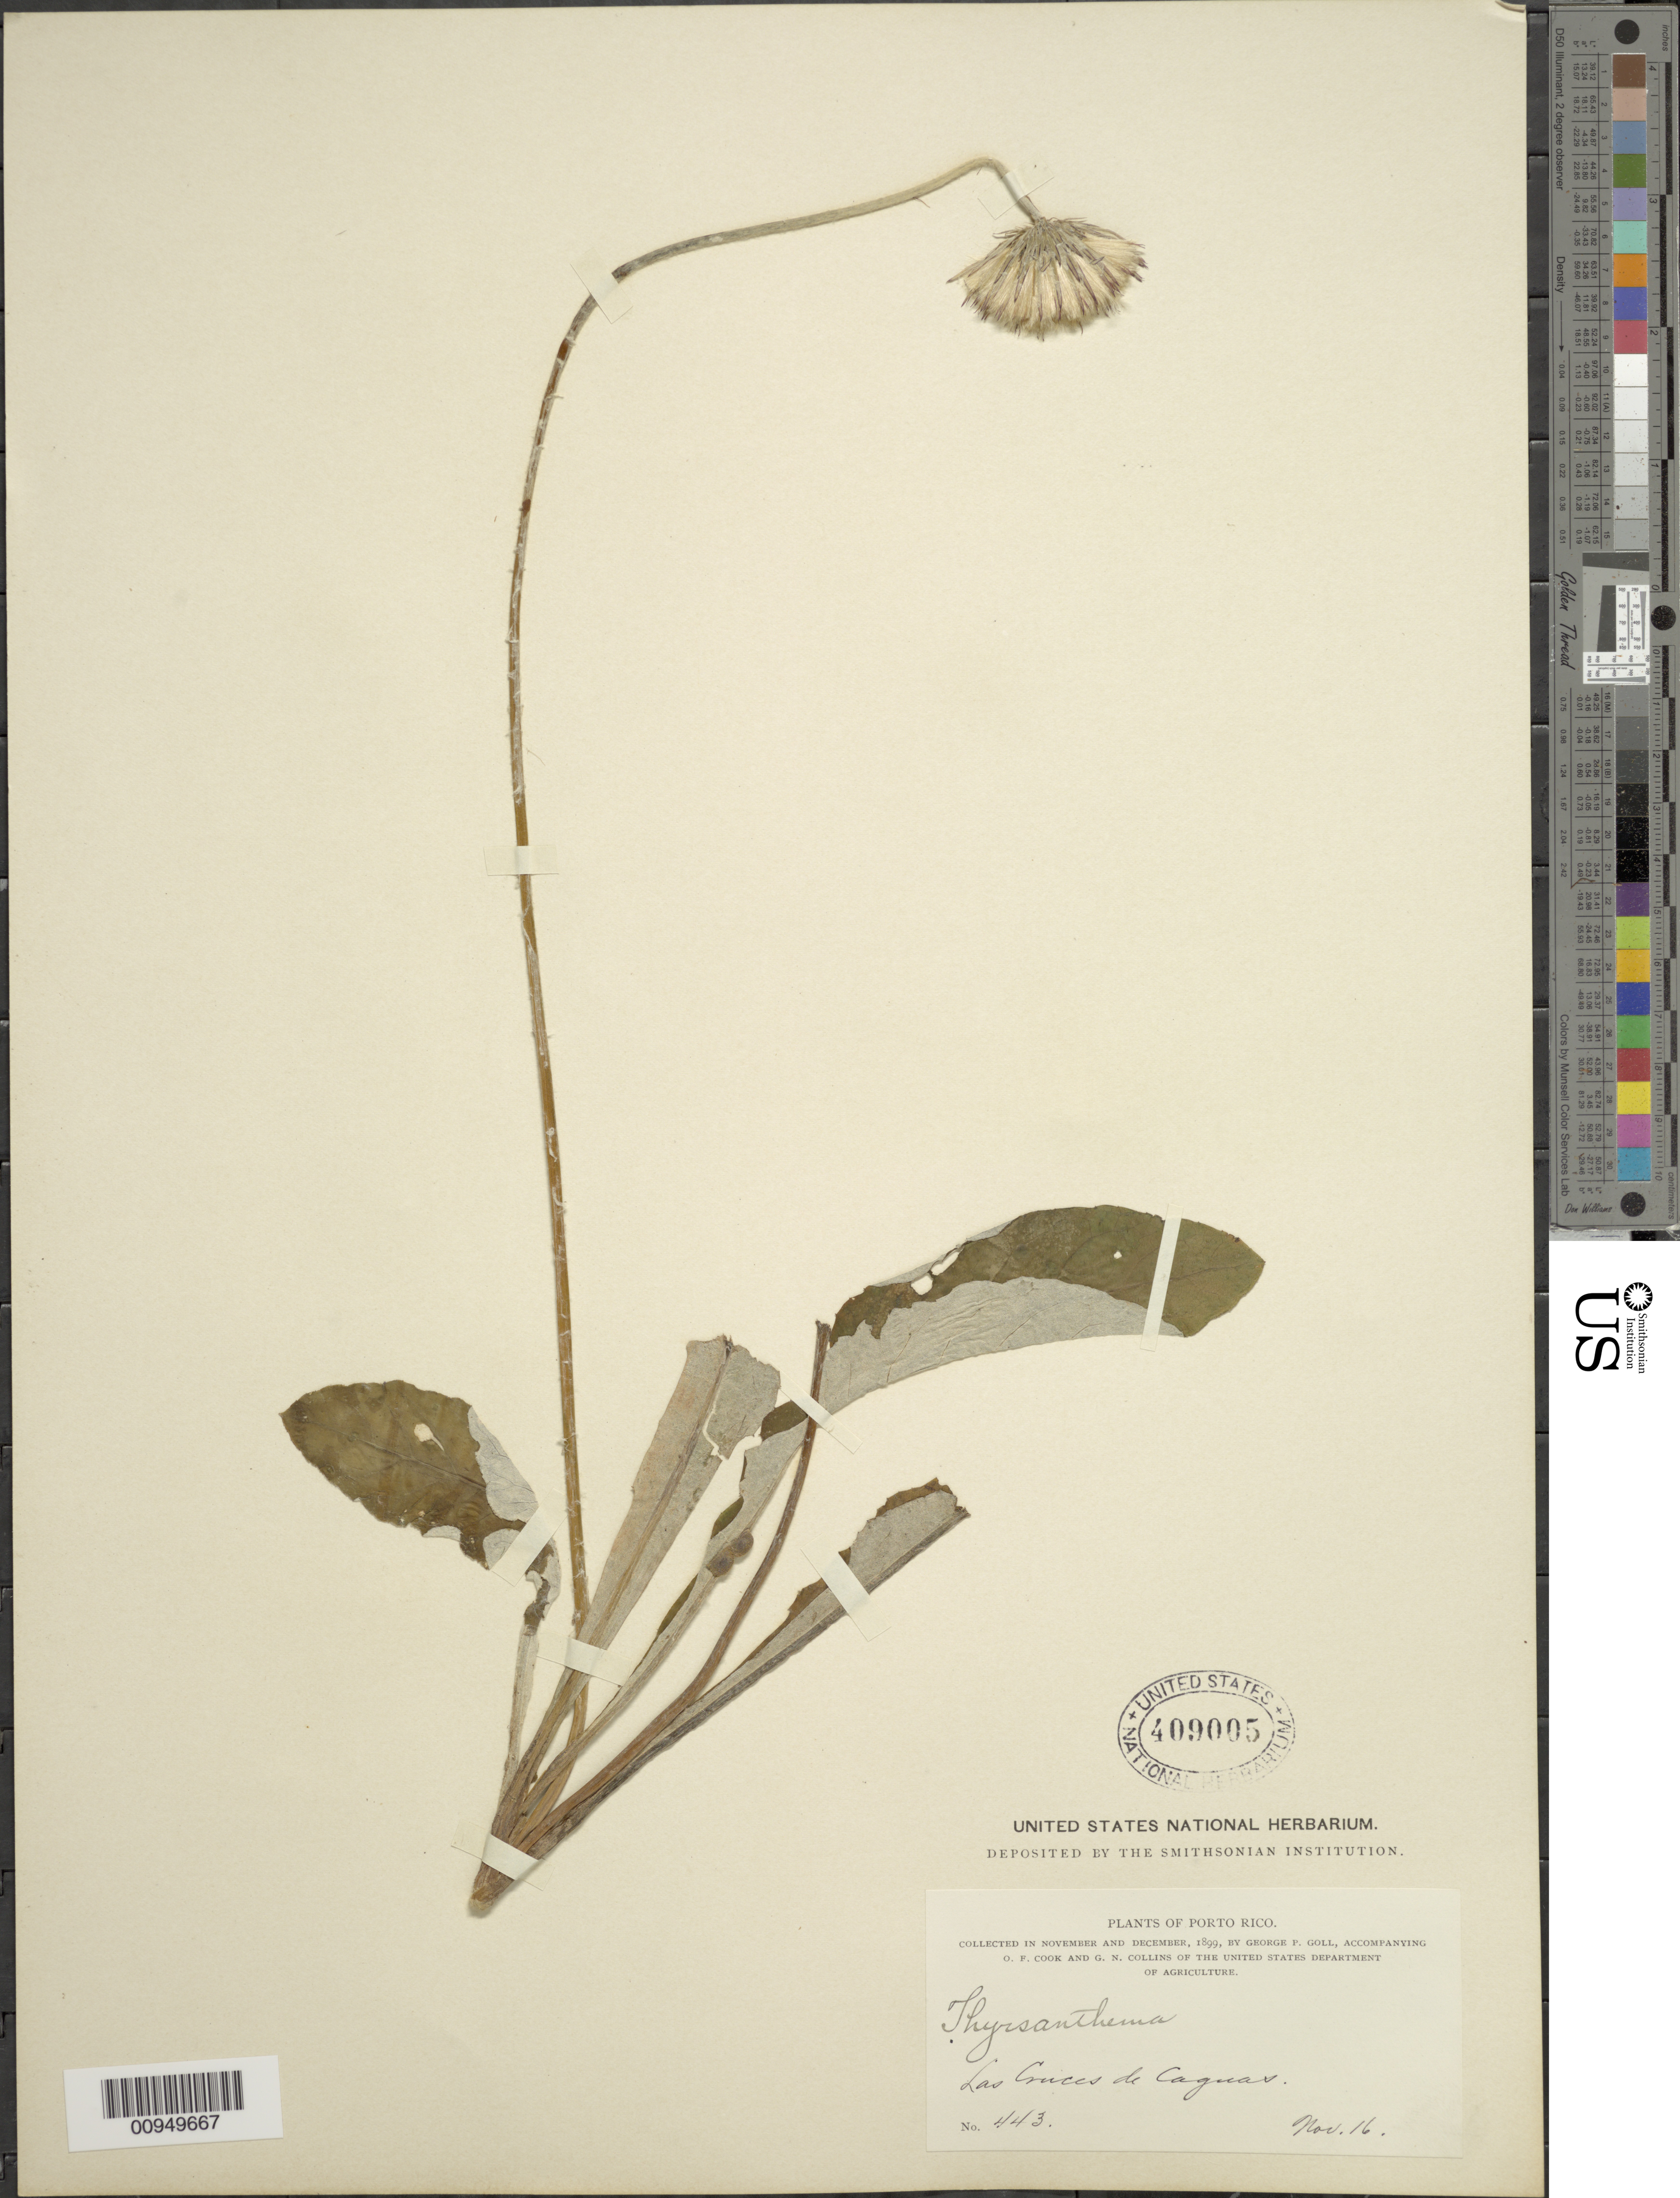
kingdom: Plantae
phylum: Tracheophyta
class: Magnoliopsida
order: Asterales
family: Asteraceae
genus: Chaptalia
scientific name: Chaptalia nutans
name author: (L.) Pol.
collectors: O. F. Cook & G. N. Collins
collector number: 443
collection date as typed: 16 Nov 1899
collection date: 1899-11-16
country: Puerto Rico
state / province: Caguas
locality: Las Cruces de Caguas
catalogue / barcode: US 409005